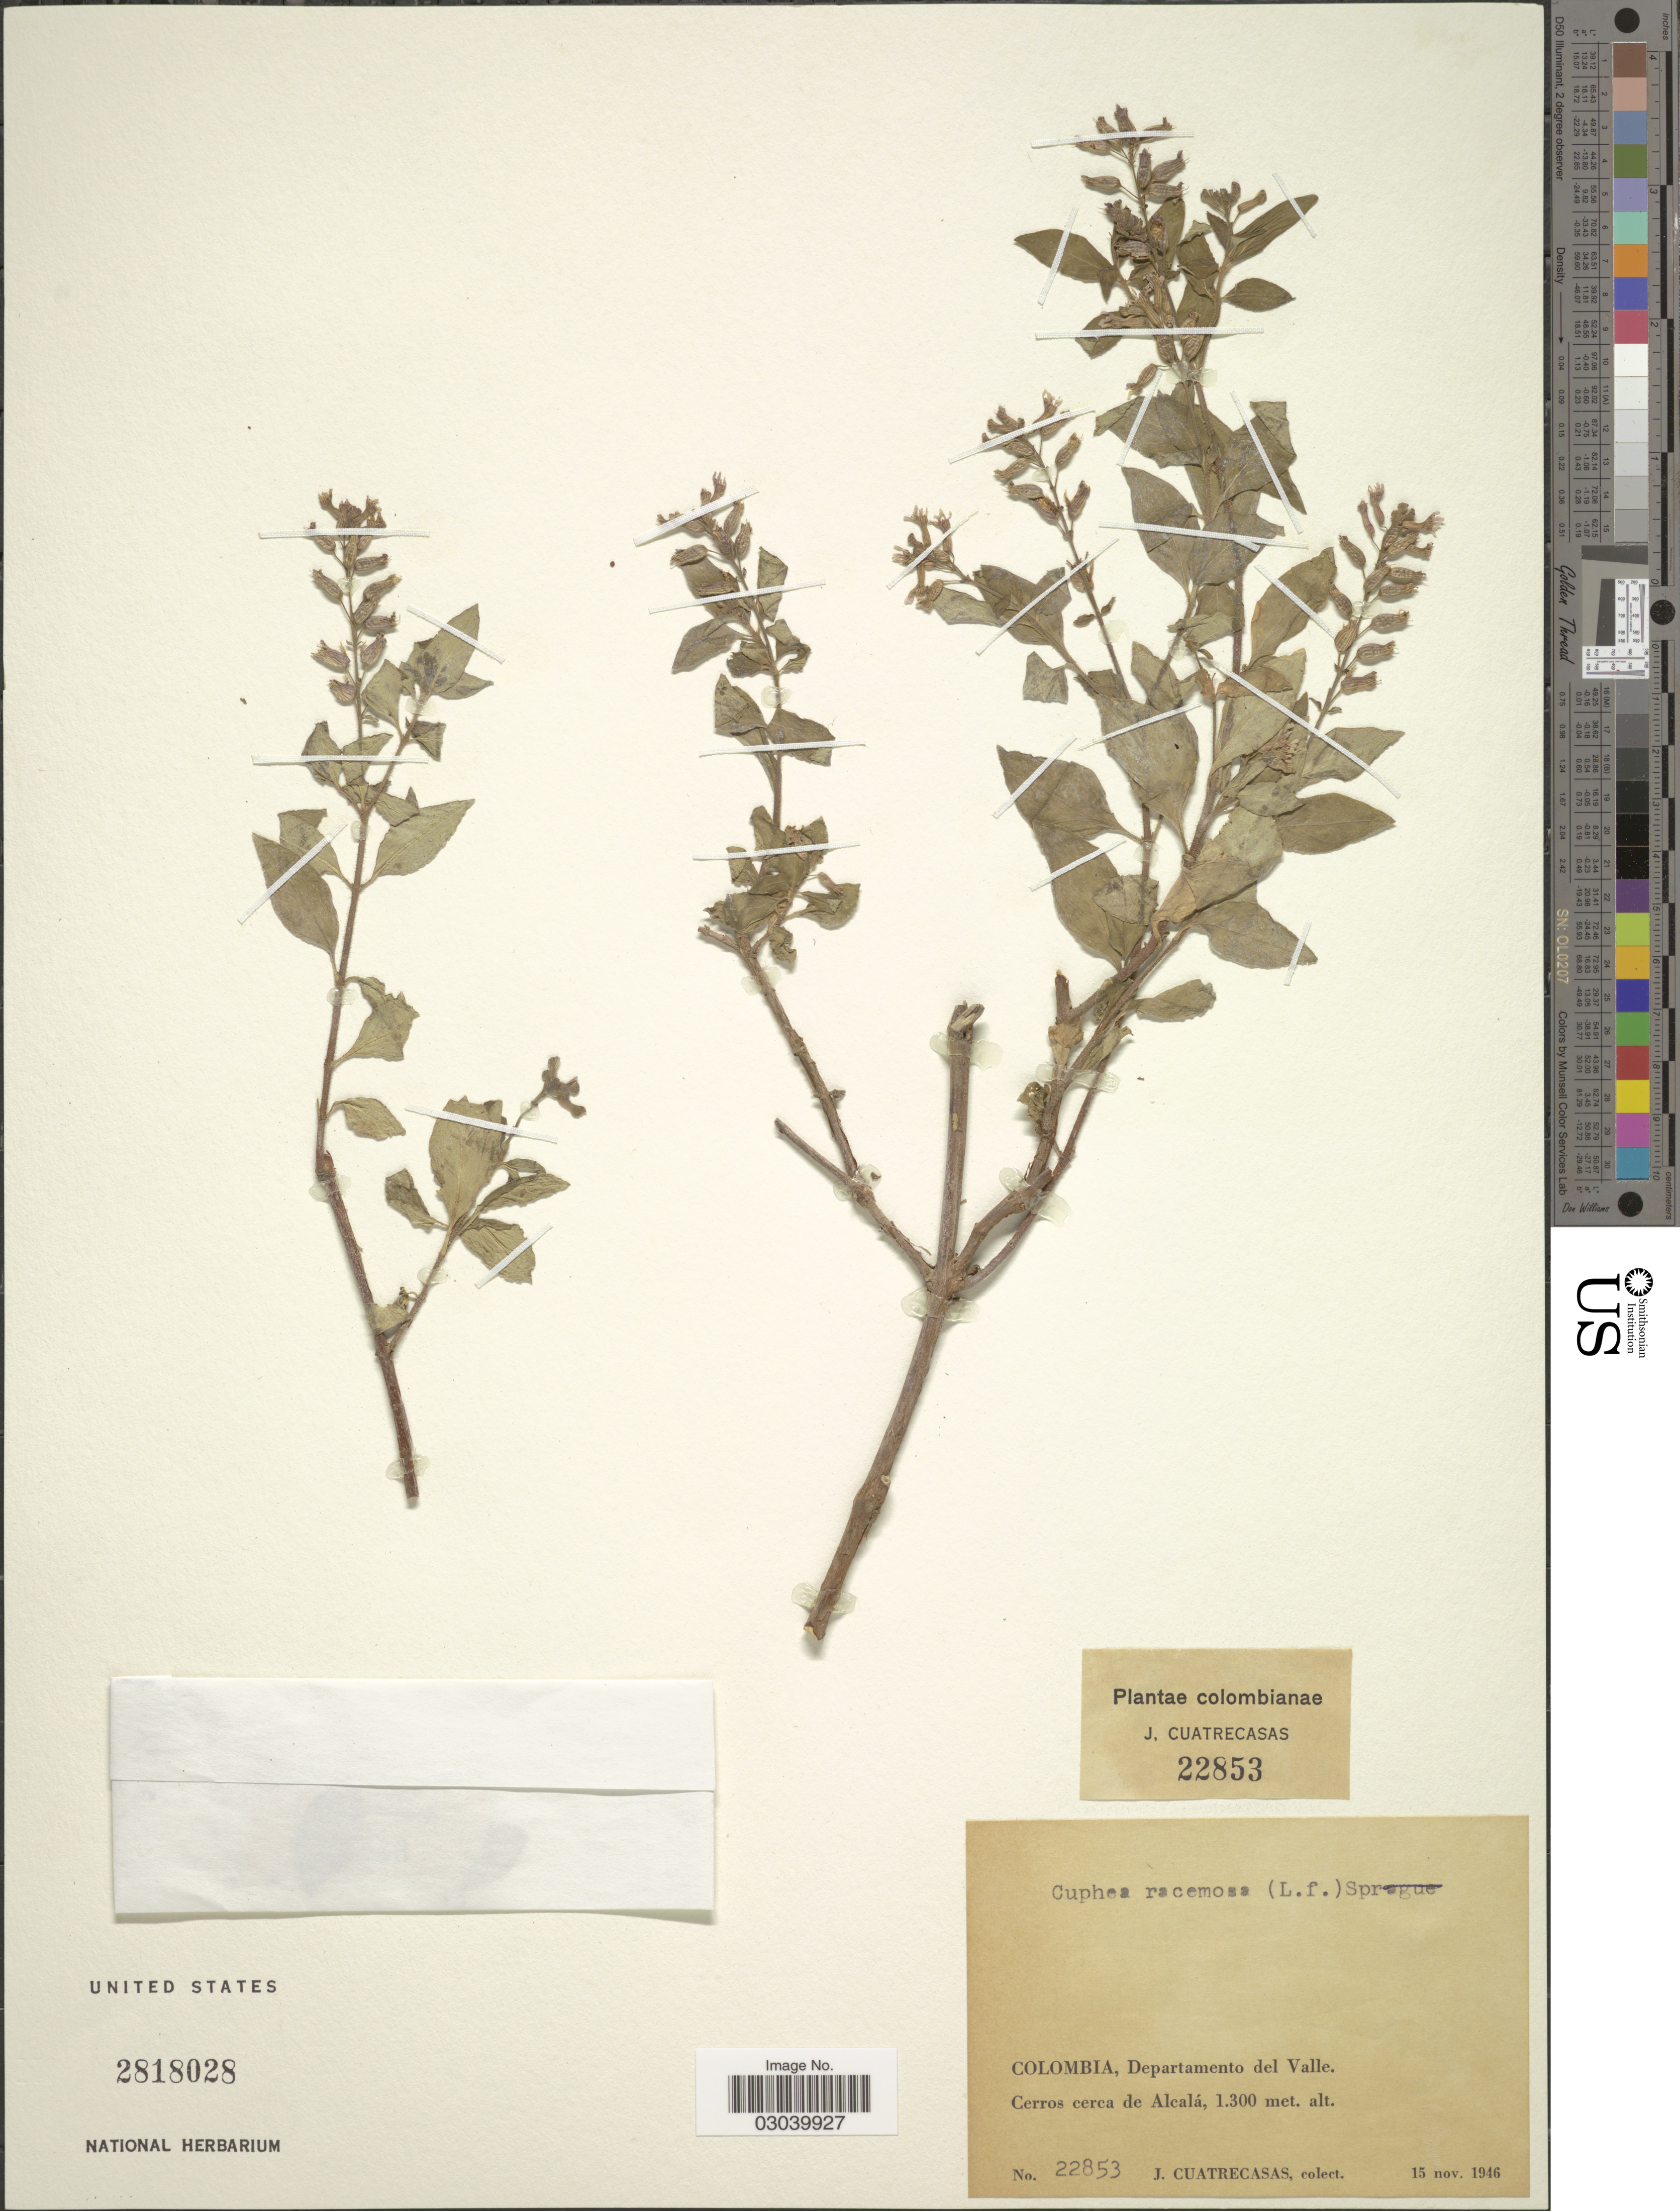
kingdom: Plantae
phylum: Tracheophyta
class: Magnoliopsida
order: Myrtales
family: Lythraceae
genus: Cuphea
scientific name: Cuphea racemosa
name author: (L. f.) Spreng.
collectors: J. Cuatrecasas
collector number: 22853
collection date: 1946-11-15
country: Colombia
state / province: Valle del Cauca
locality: Departamento del Valle. Cerros cerca de Alcalá.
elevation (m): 1300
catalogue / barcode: US 2818028